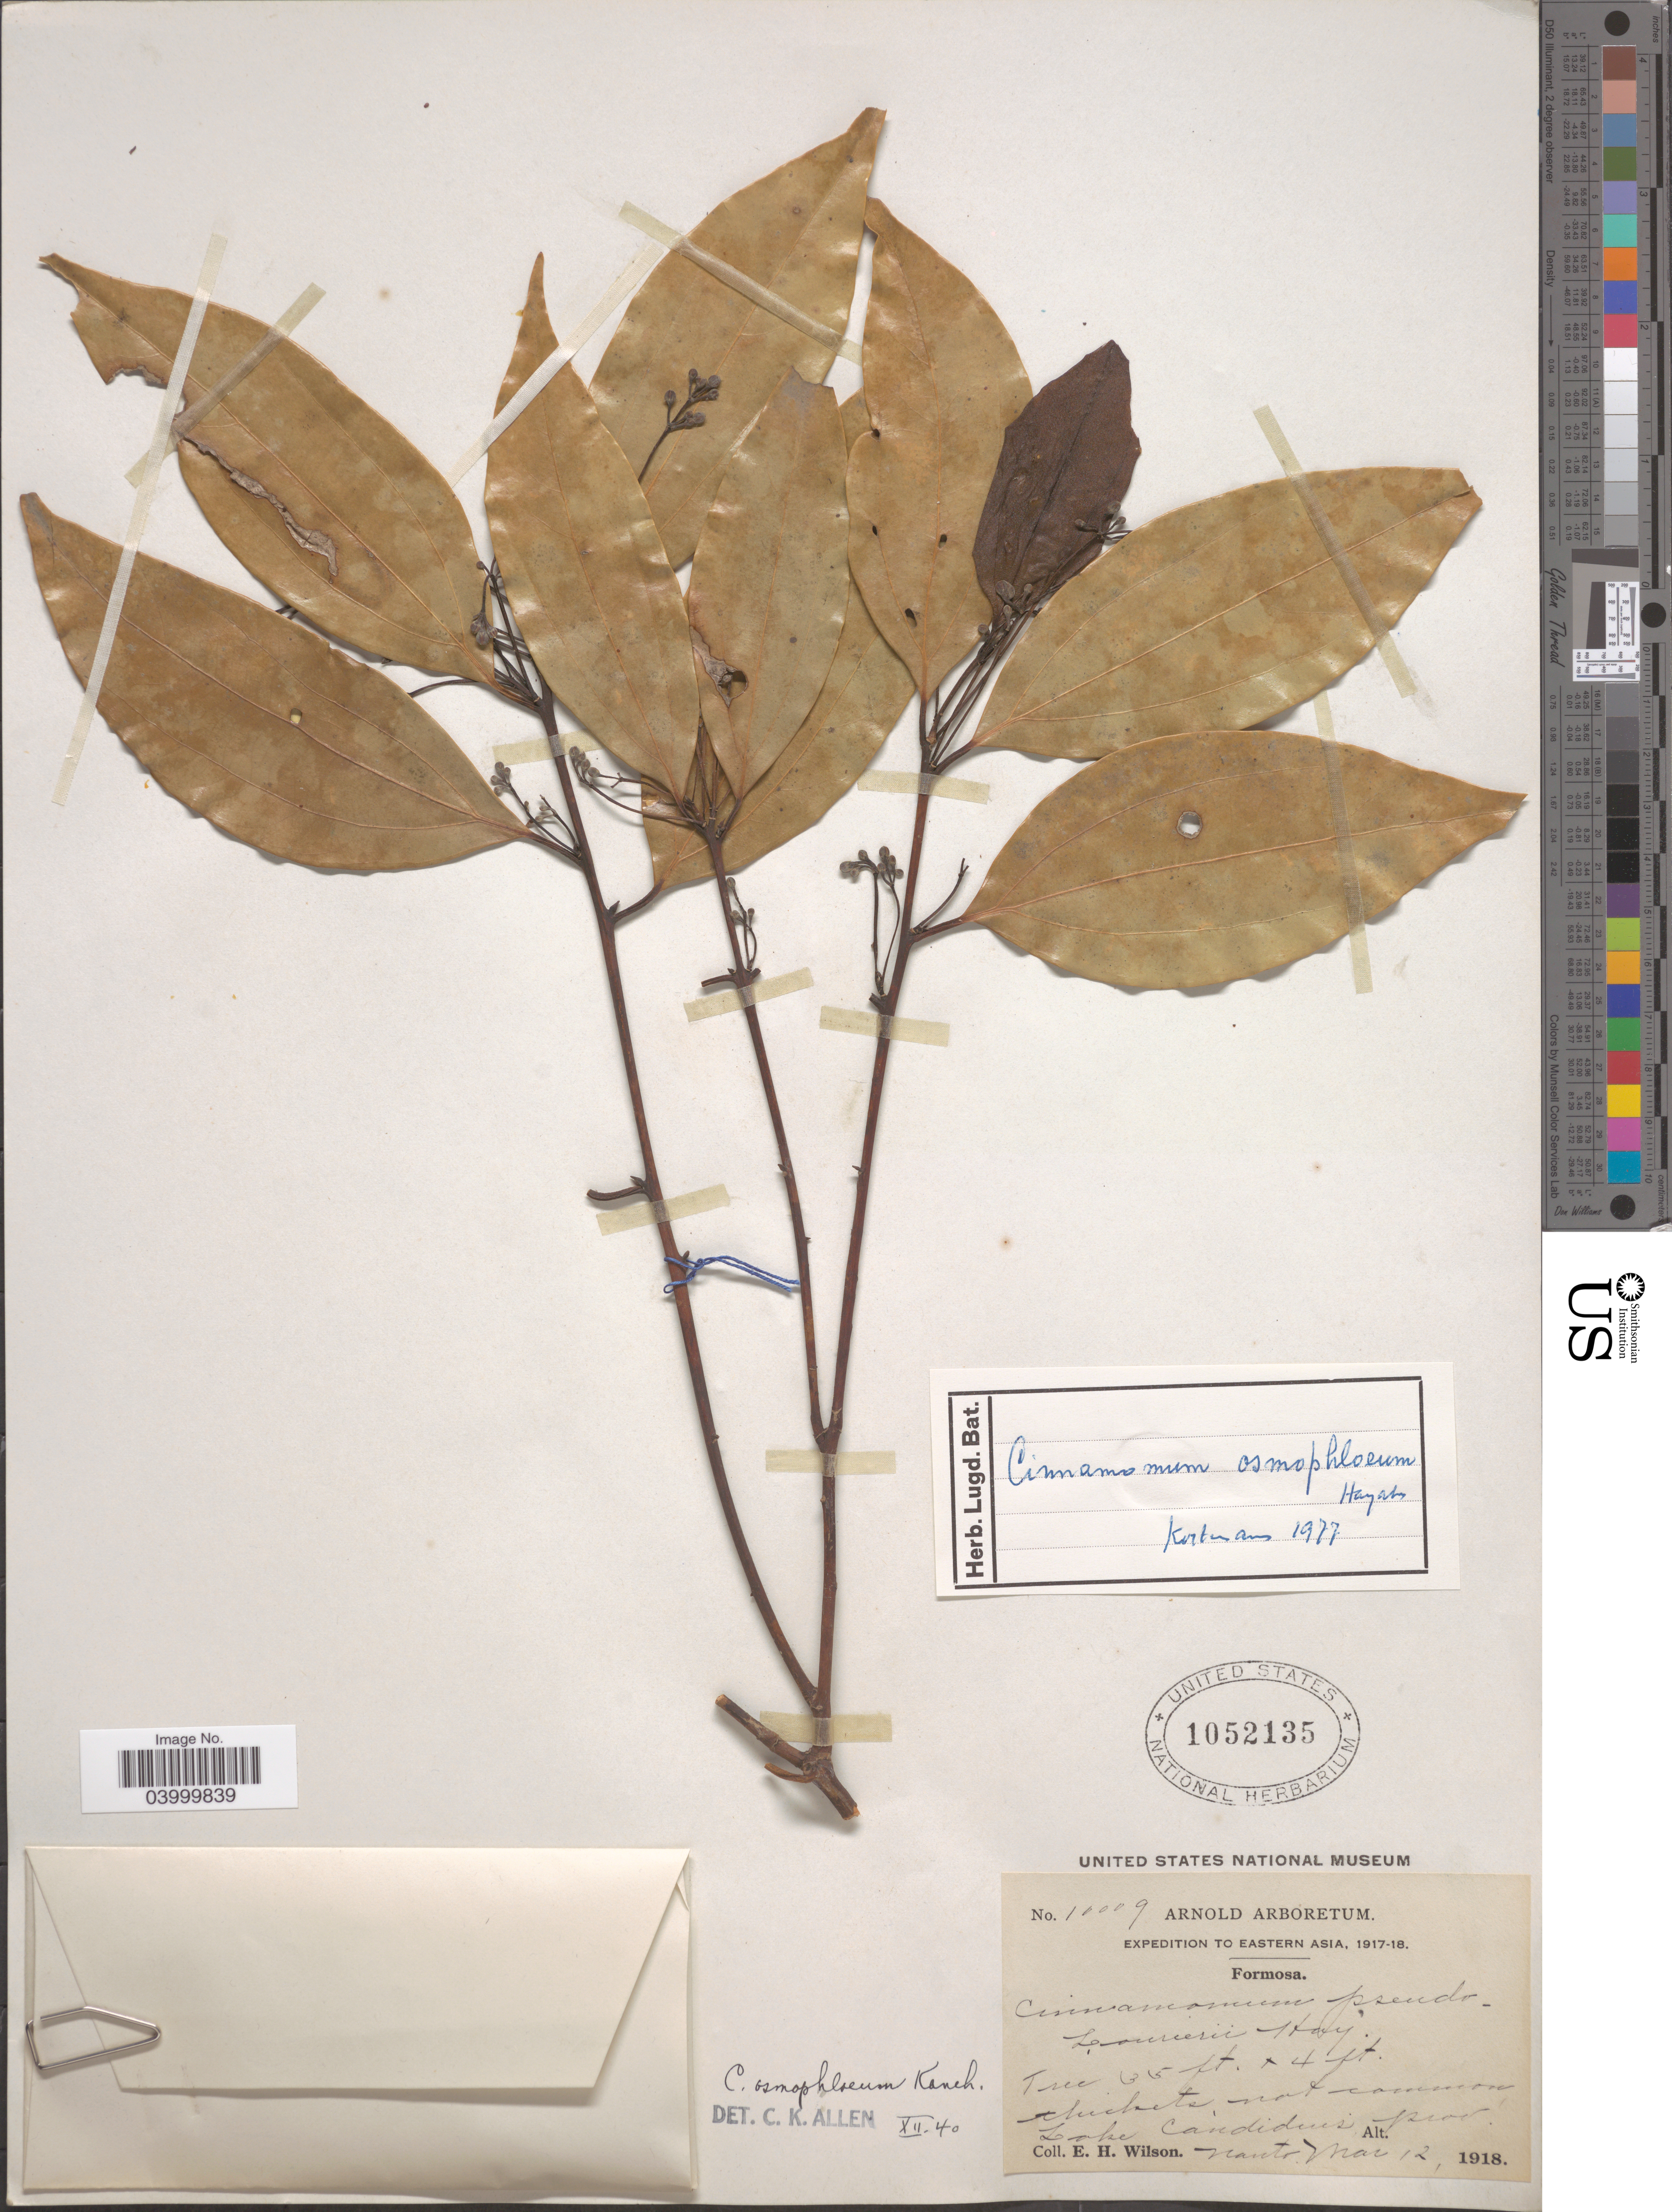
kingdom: Plantae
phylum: Tracheophyta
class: Magnoliopsida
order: Laurales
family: Lauraceae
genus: Cinnamomum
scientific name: Cinnamomum osmophloeum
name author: Kaneh.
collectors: E. Wilson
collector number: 10009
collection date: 1918-03-12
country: Taiwan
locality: Formosa. Lake Candidius prov. Nanto.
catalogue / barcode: US 1052135